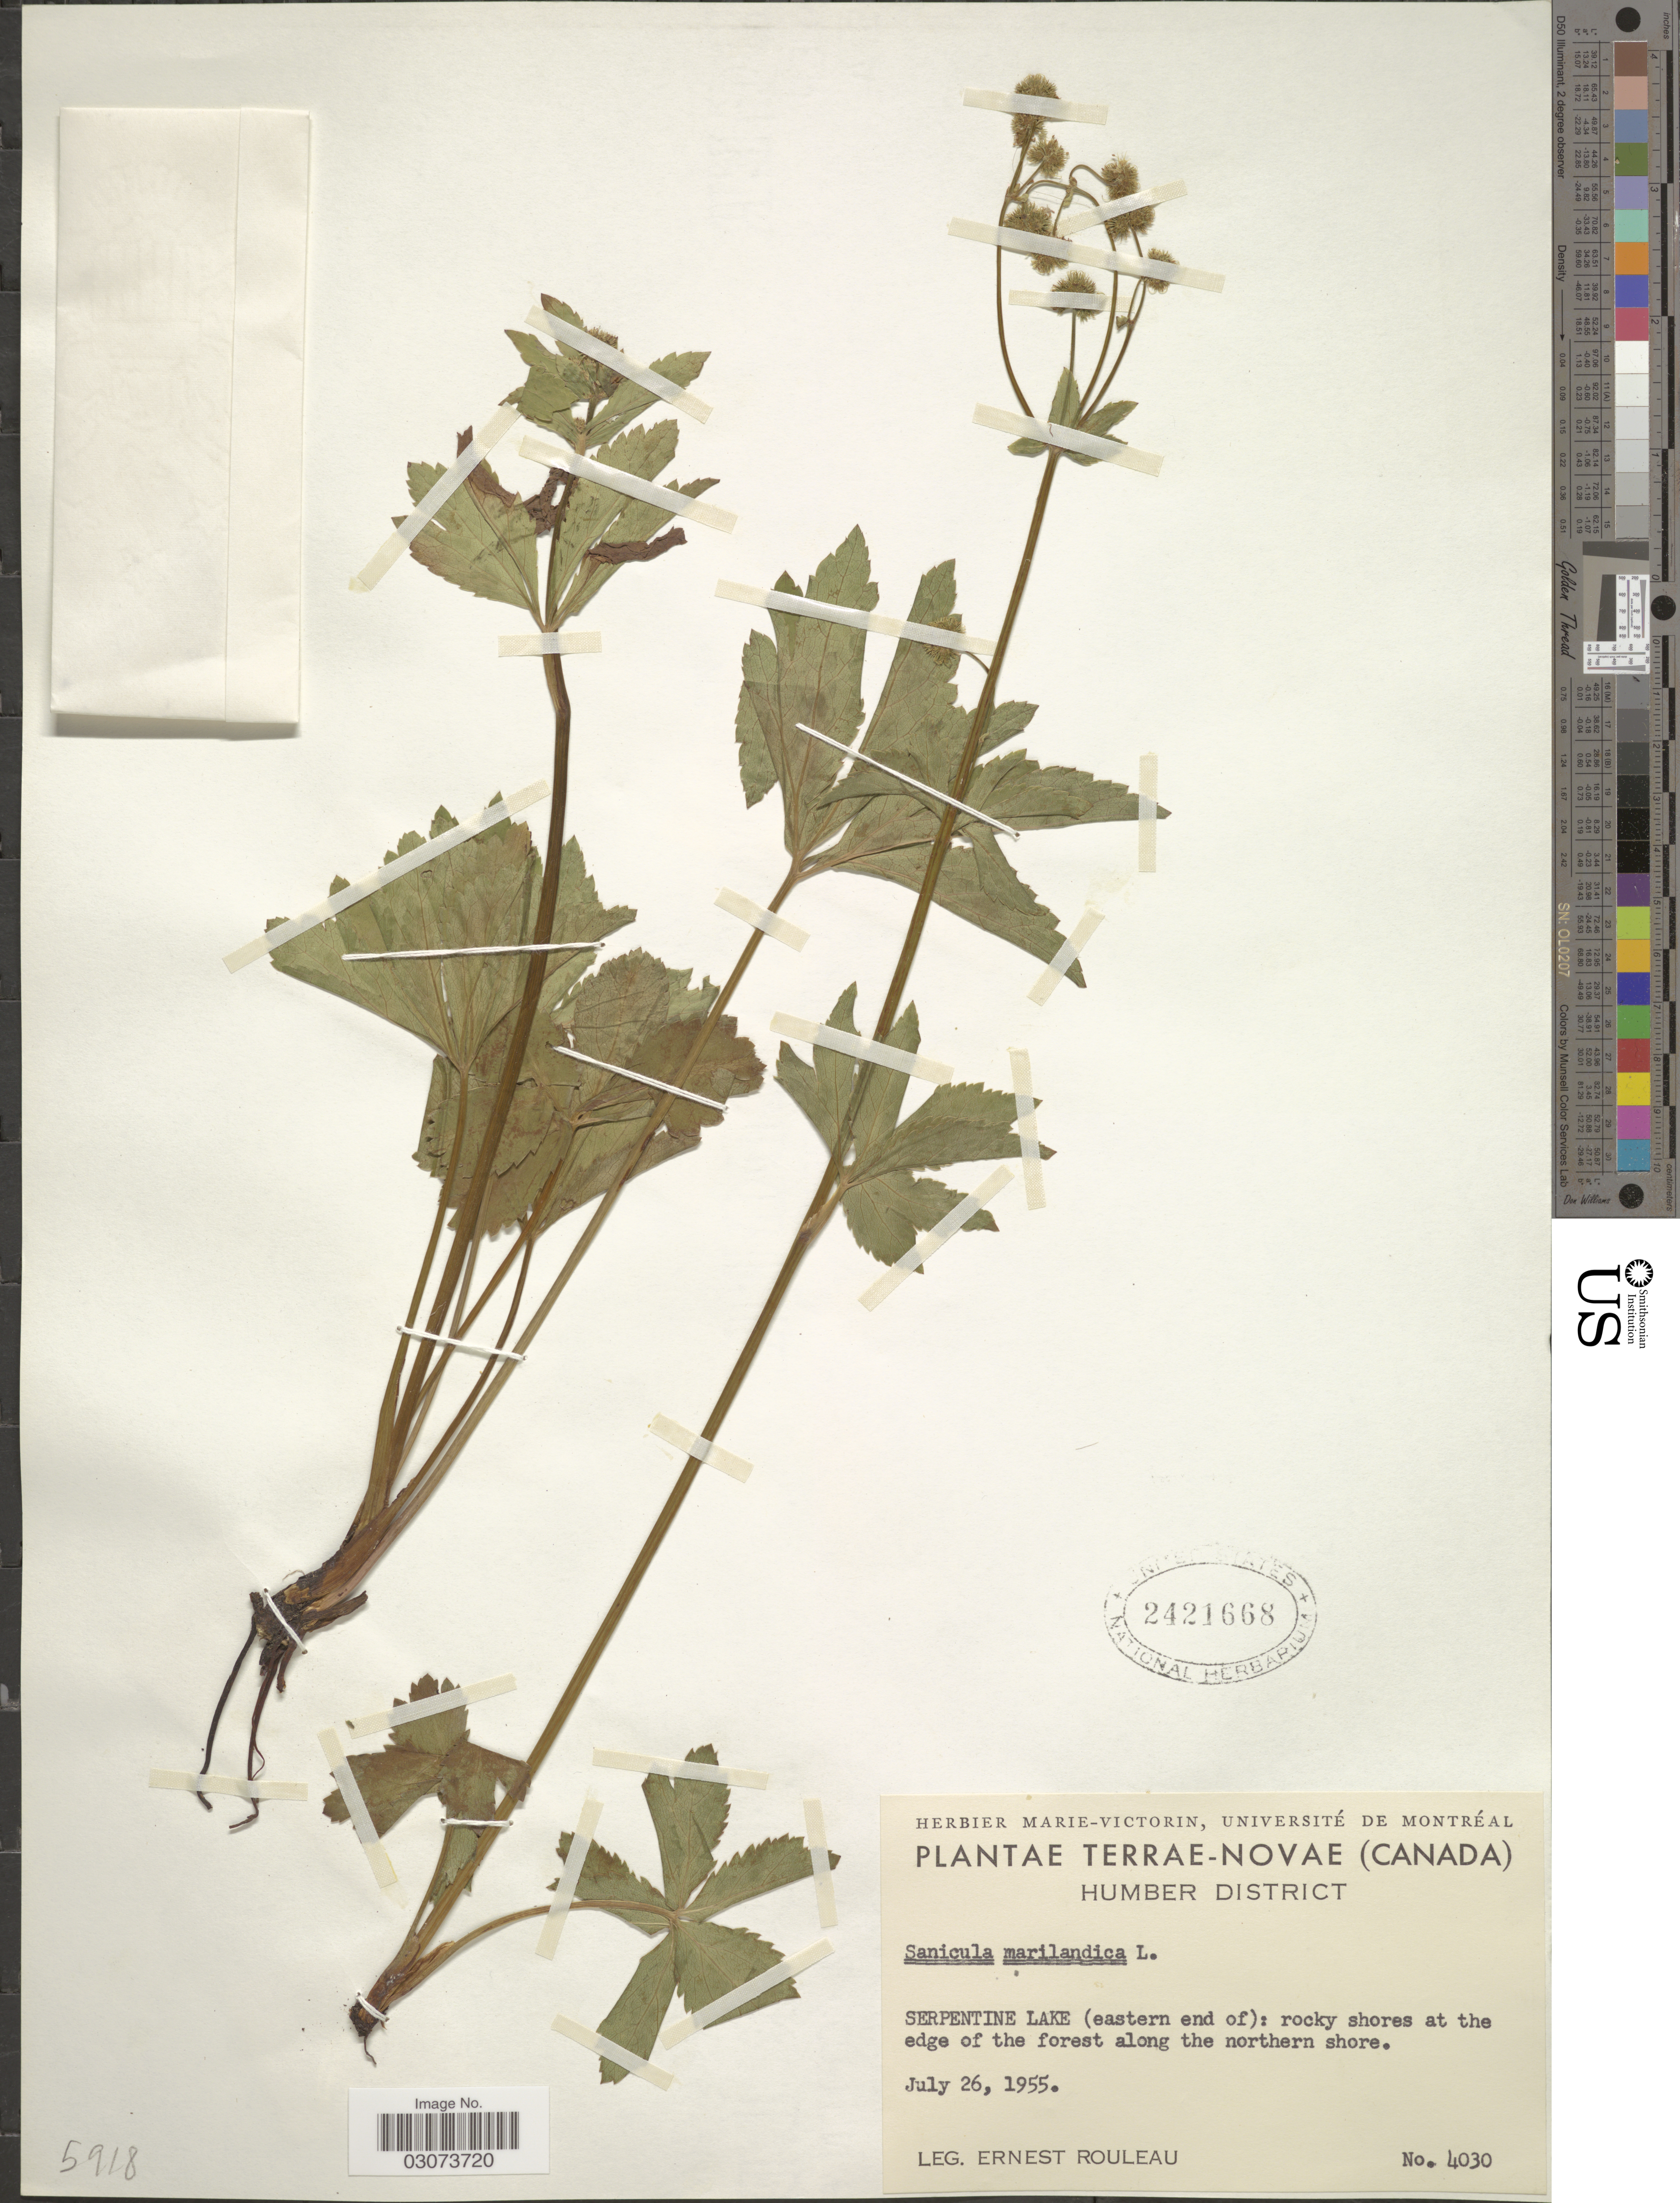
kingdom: Plantae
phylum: Tracheophyta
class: Magnoliopsida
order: Apiales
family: Apiaceae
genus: Sanicula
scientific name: Sanicula marilandica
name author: L.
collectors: E. Rouleau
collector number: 4030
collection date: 1955-07-26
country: Canada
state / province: Newfoundland and Labrador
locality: Terrae - Novae. Humber District. Serpentine Lake (eastern end of).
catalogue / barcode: US 2421668